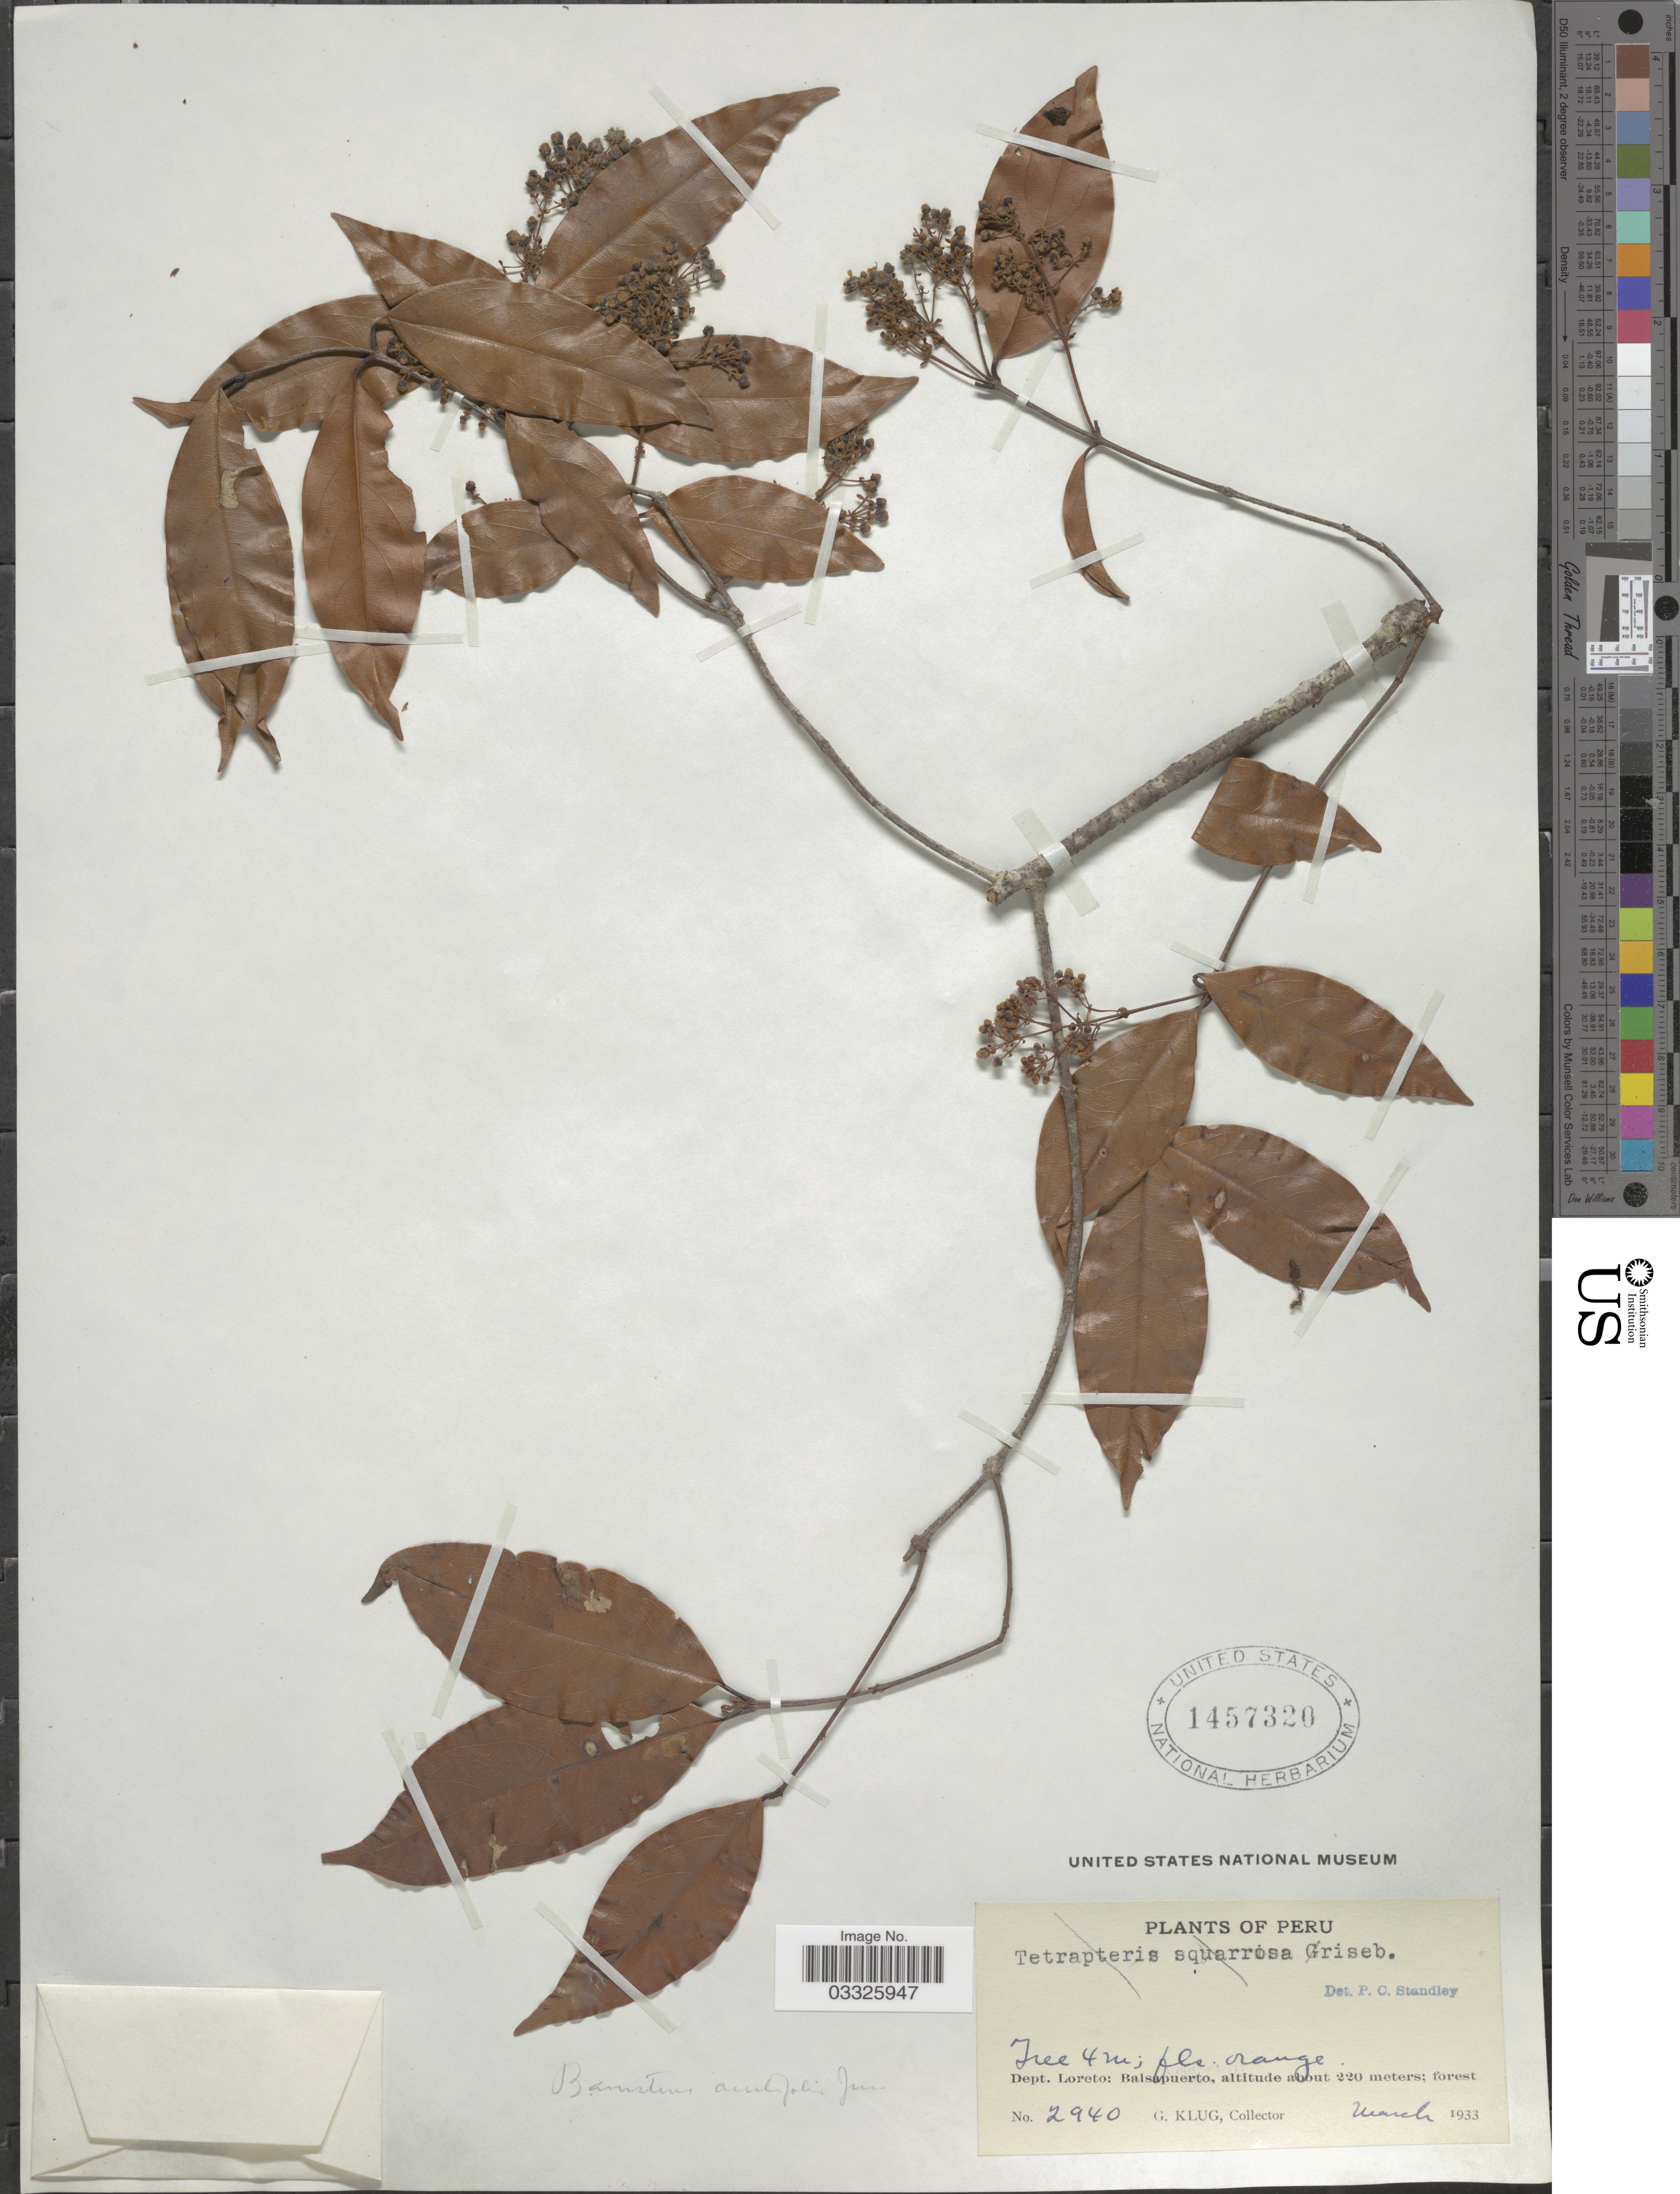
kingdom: Plantae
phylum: Tracheophyta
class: Magnoliopsida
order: Malpighiales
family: Malpighiaceae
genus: Heteropterys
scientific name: Heteropterys laurifolia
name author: (L.) A. Juss.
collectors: G. Klug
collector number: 2940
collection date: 1933-03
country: Peru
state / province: Loreto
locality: Dept. Loreto: Balsapuerto.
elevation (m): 220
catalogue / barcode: US 1457320